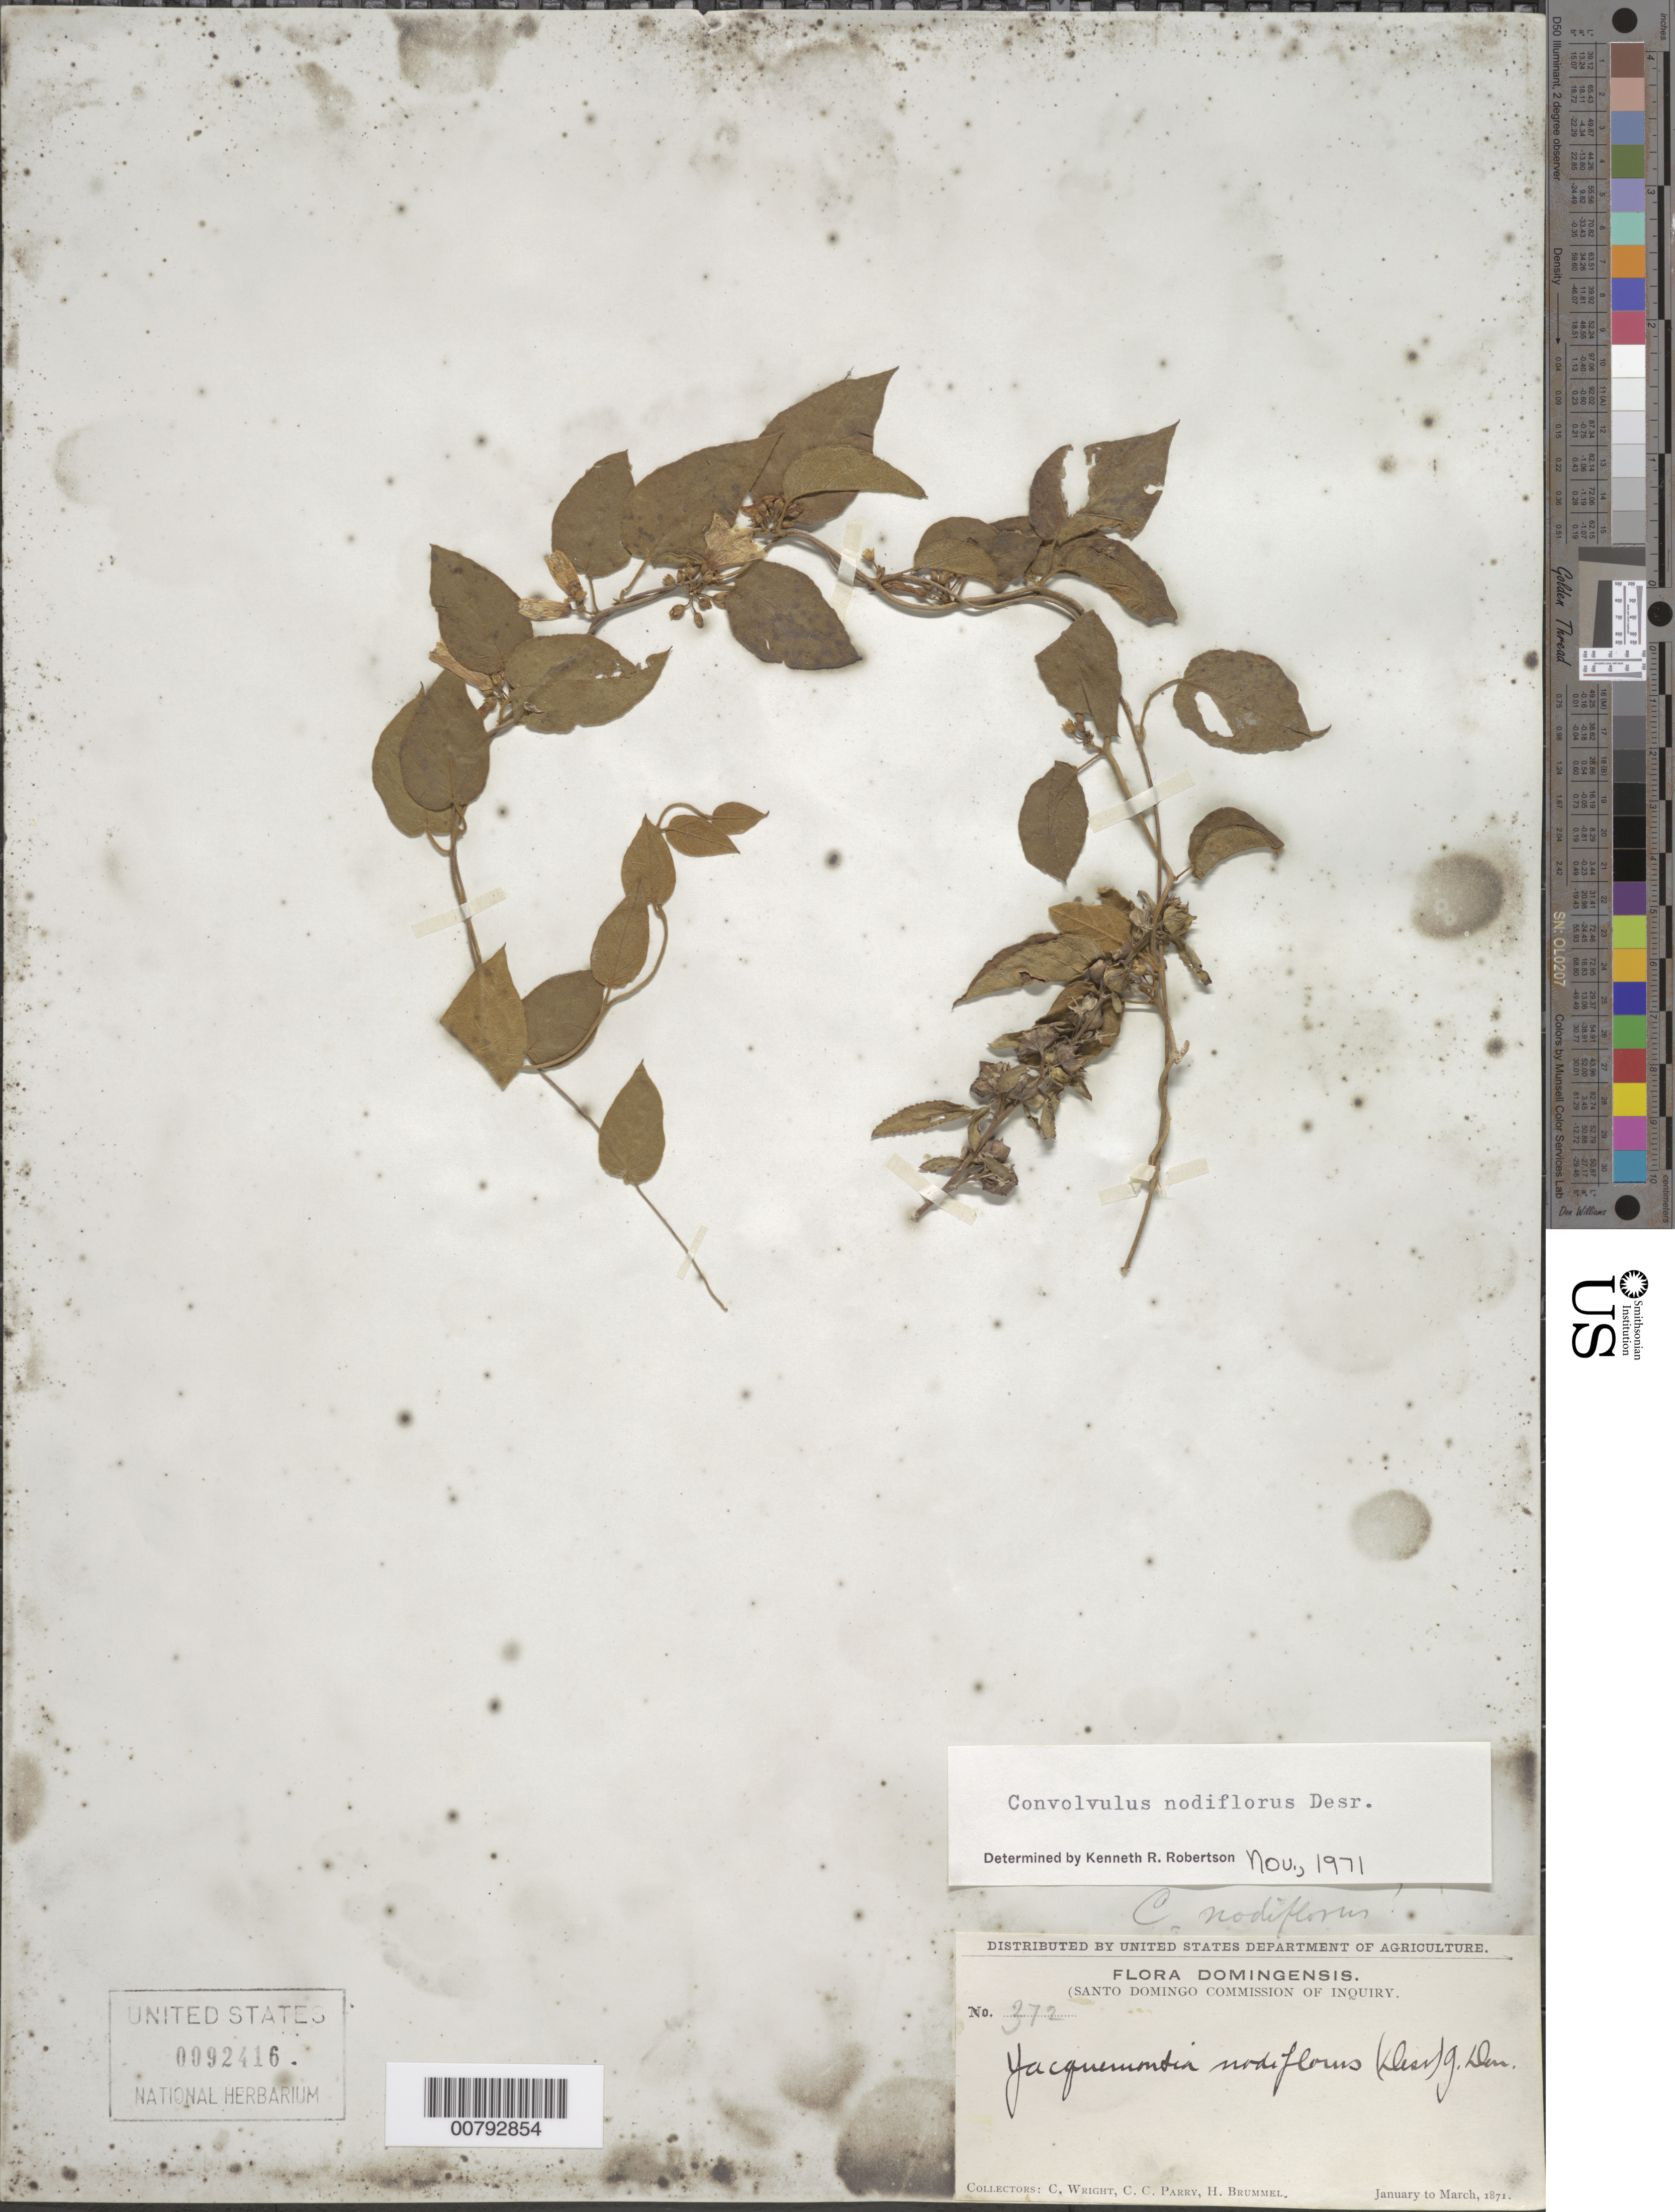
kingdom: Plantae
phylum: Tracheophyta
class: Magnoliopsida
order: Solanales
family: Convolvulaceae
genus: Convolvulus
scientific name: Convolvulus nodiflorus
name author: Desr.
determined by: Robertson, K. R.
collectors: C. Wright, C. C. Parry & H. Brummel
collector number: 372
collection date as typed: Jan 1871 to -- Mar 1871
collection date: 1871-01/1871-03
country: Dominican Republic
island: Hispaniola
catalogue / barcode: US 92416